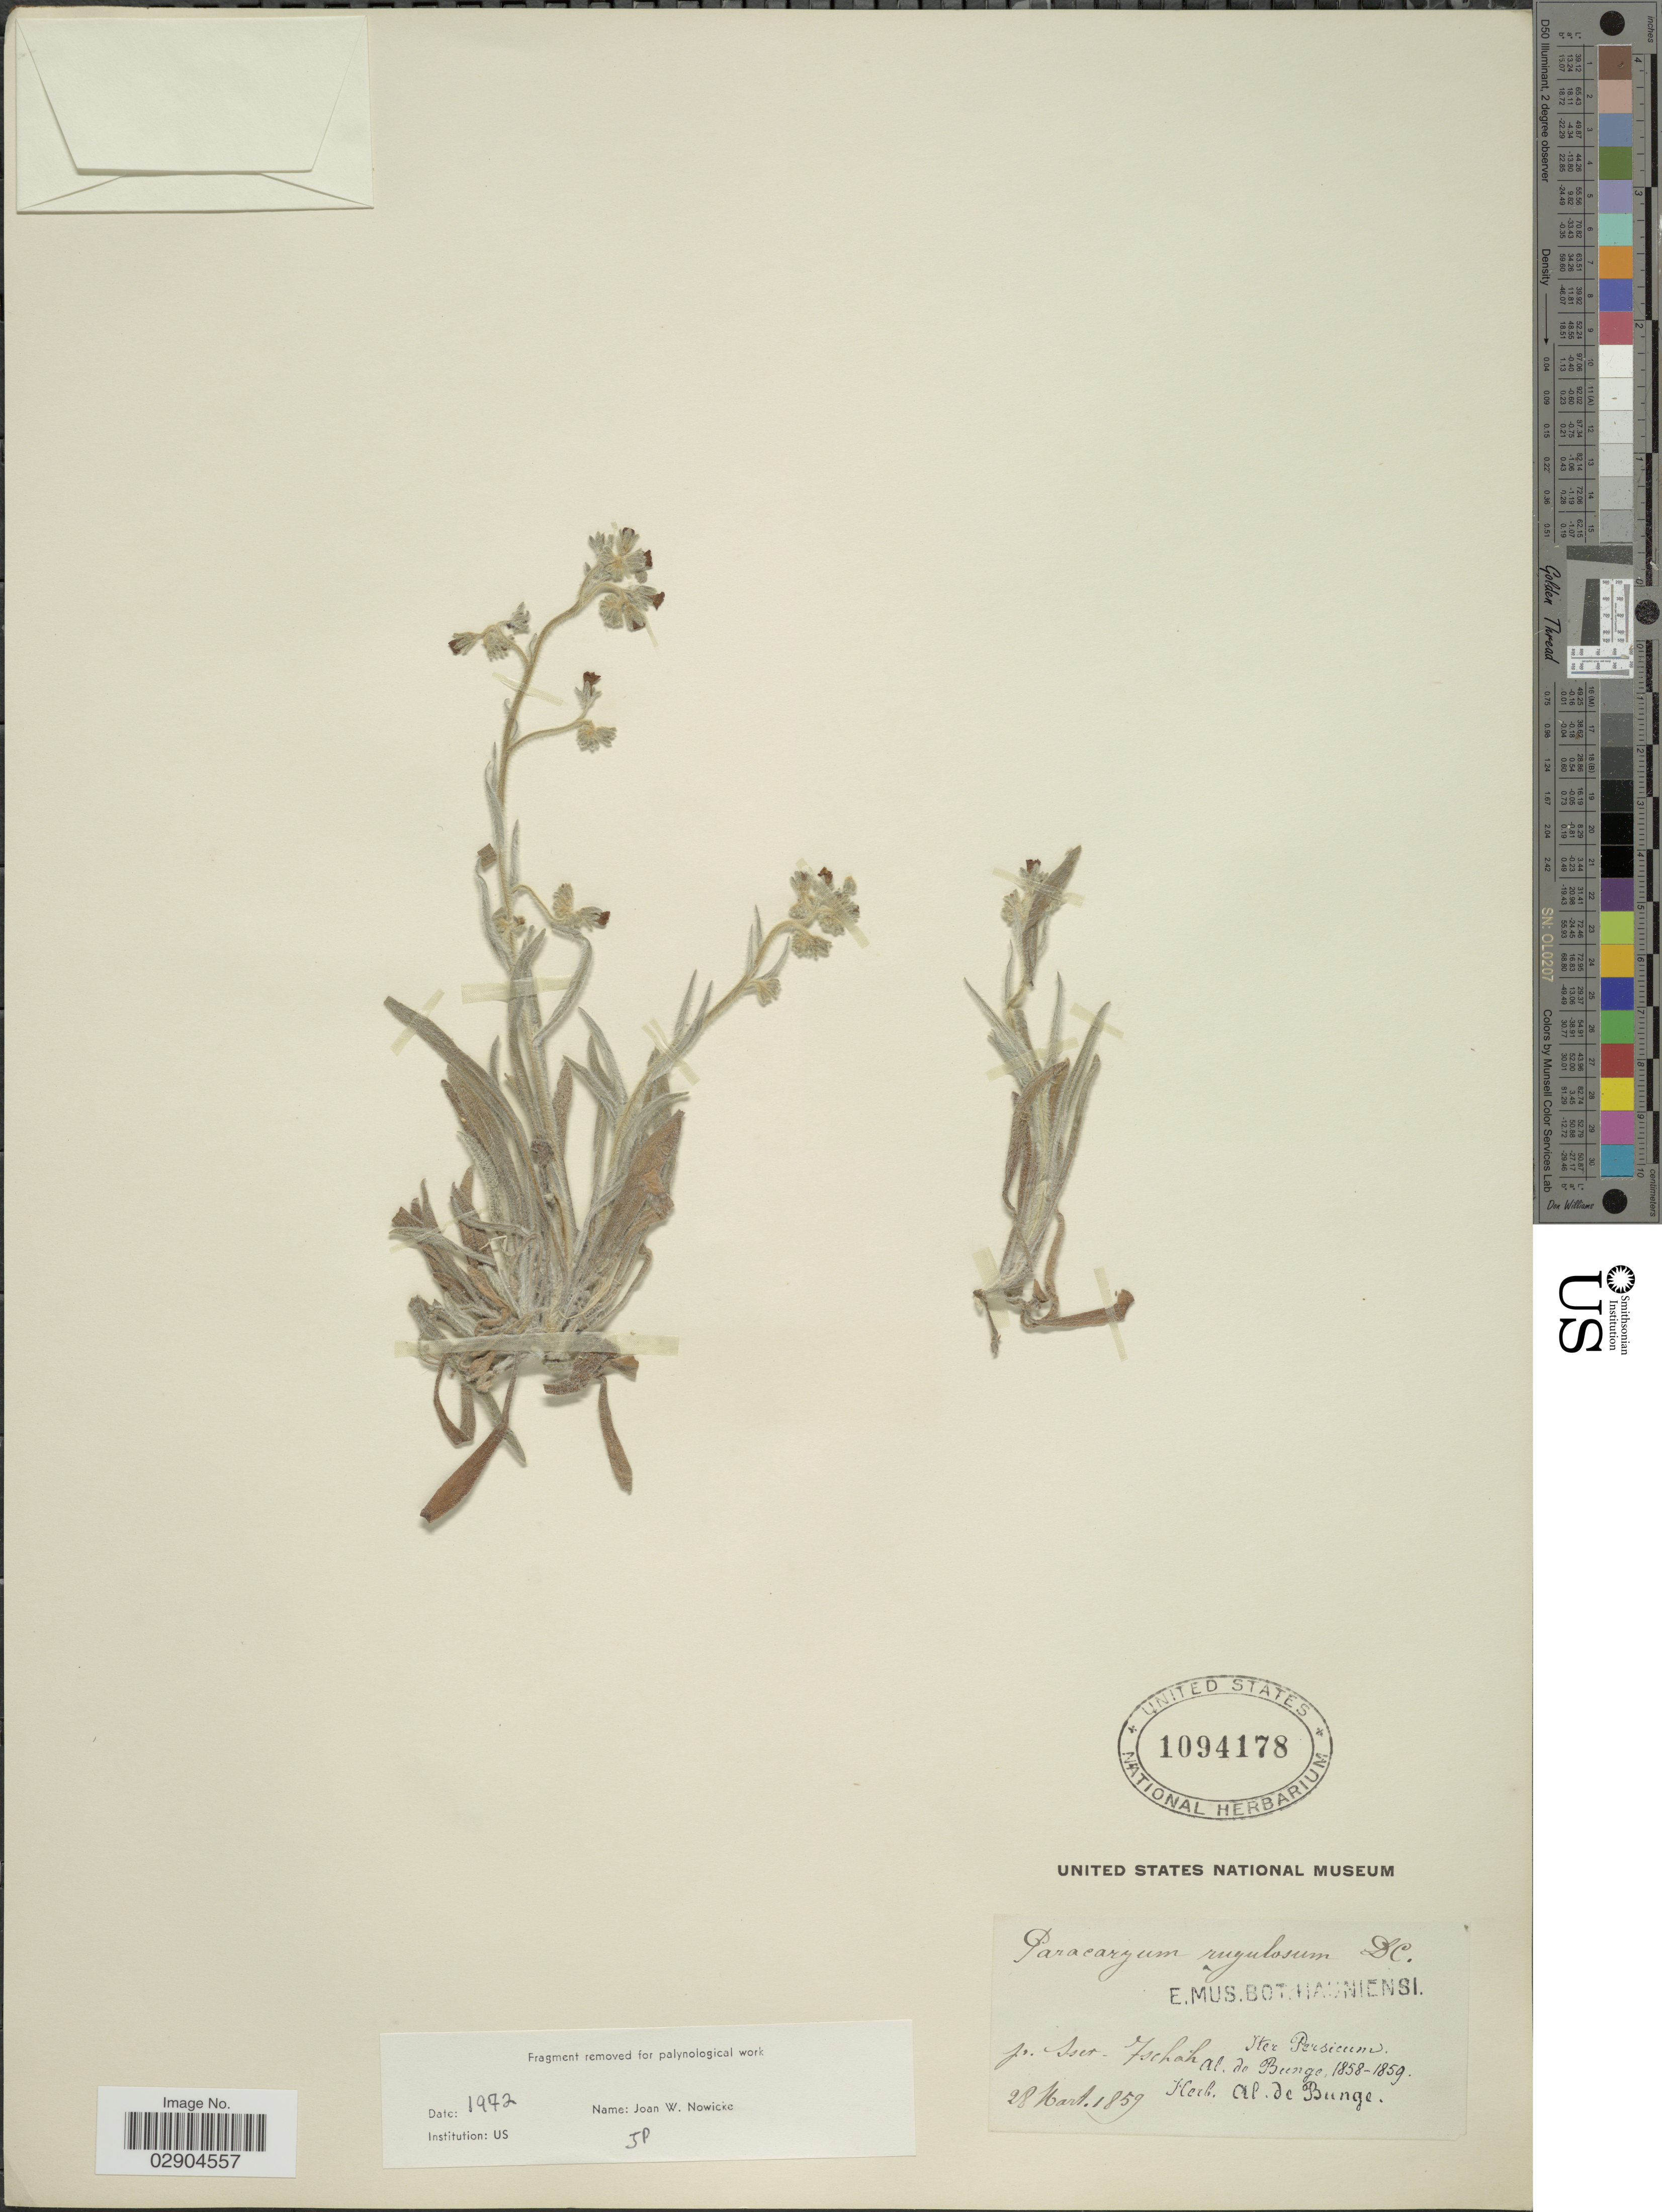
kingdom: Plantae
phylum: Tracheophyta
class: Magnoliopsida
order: Boraginales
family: Boraginaceae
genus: Paracaryum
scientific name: Paracaryum rugulosum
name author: (DC.) Boiss.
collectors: A. de Bunge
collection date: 1859-03-28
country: Iran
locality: Pr. Iser. Tschah. Iter Persicum.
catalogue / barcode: US 1094178